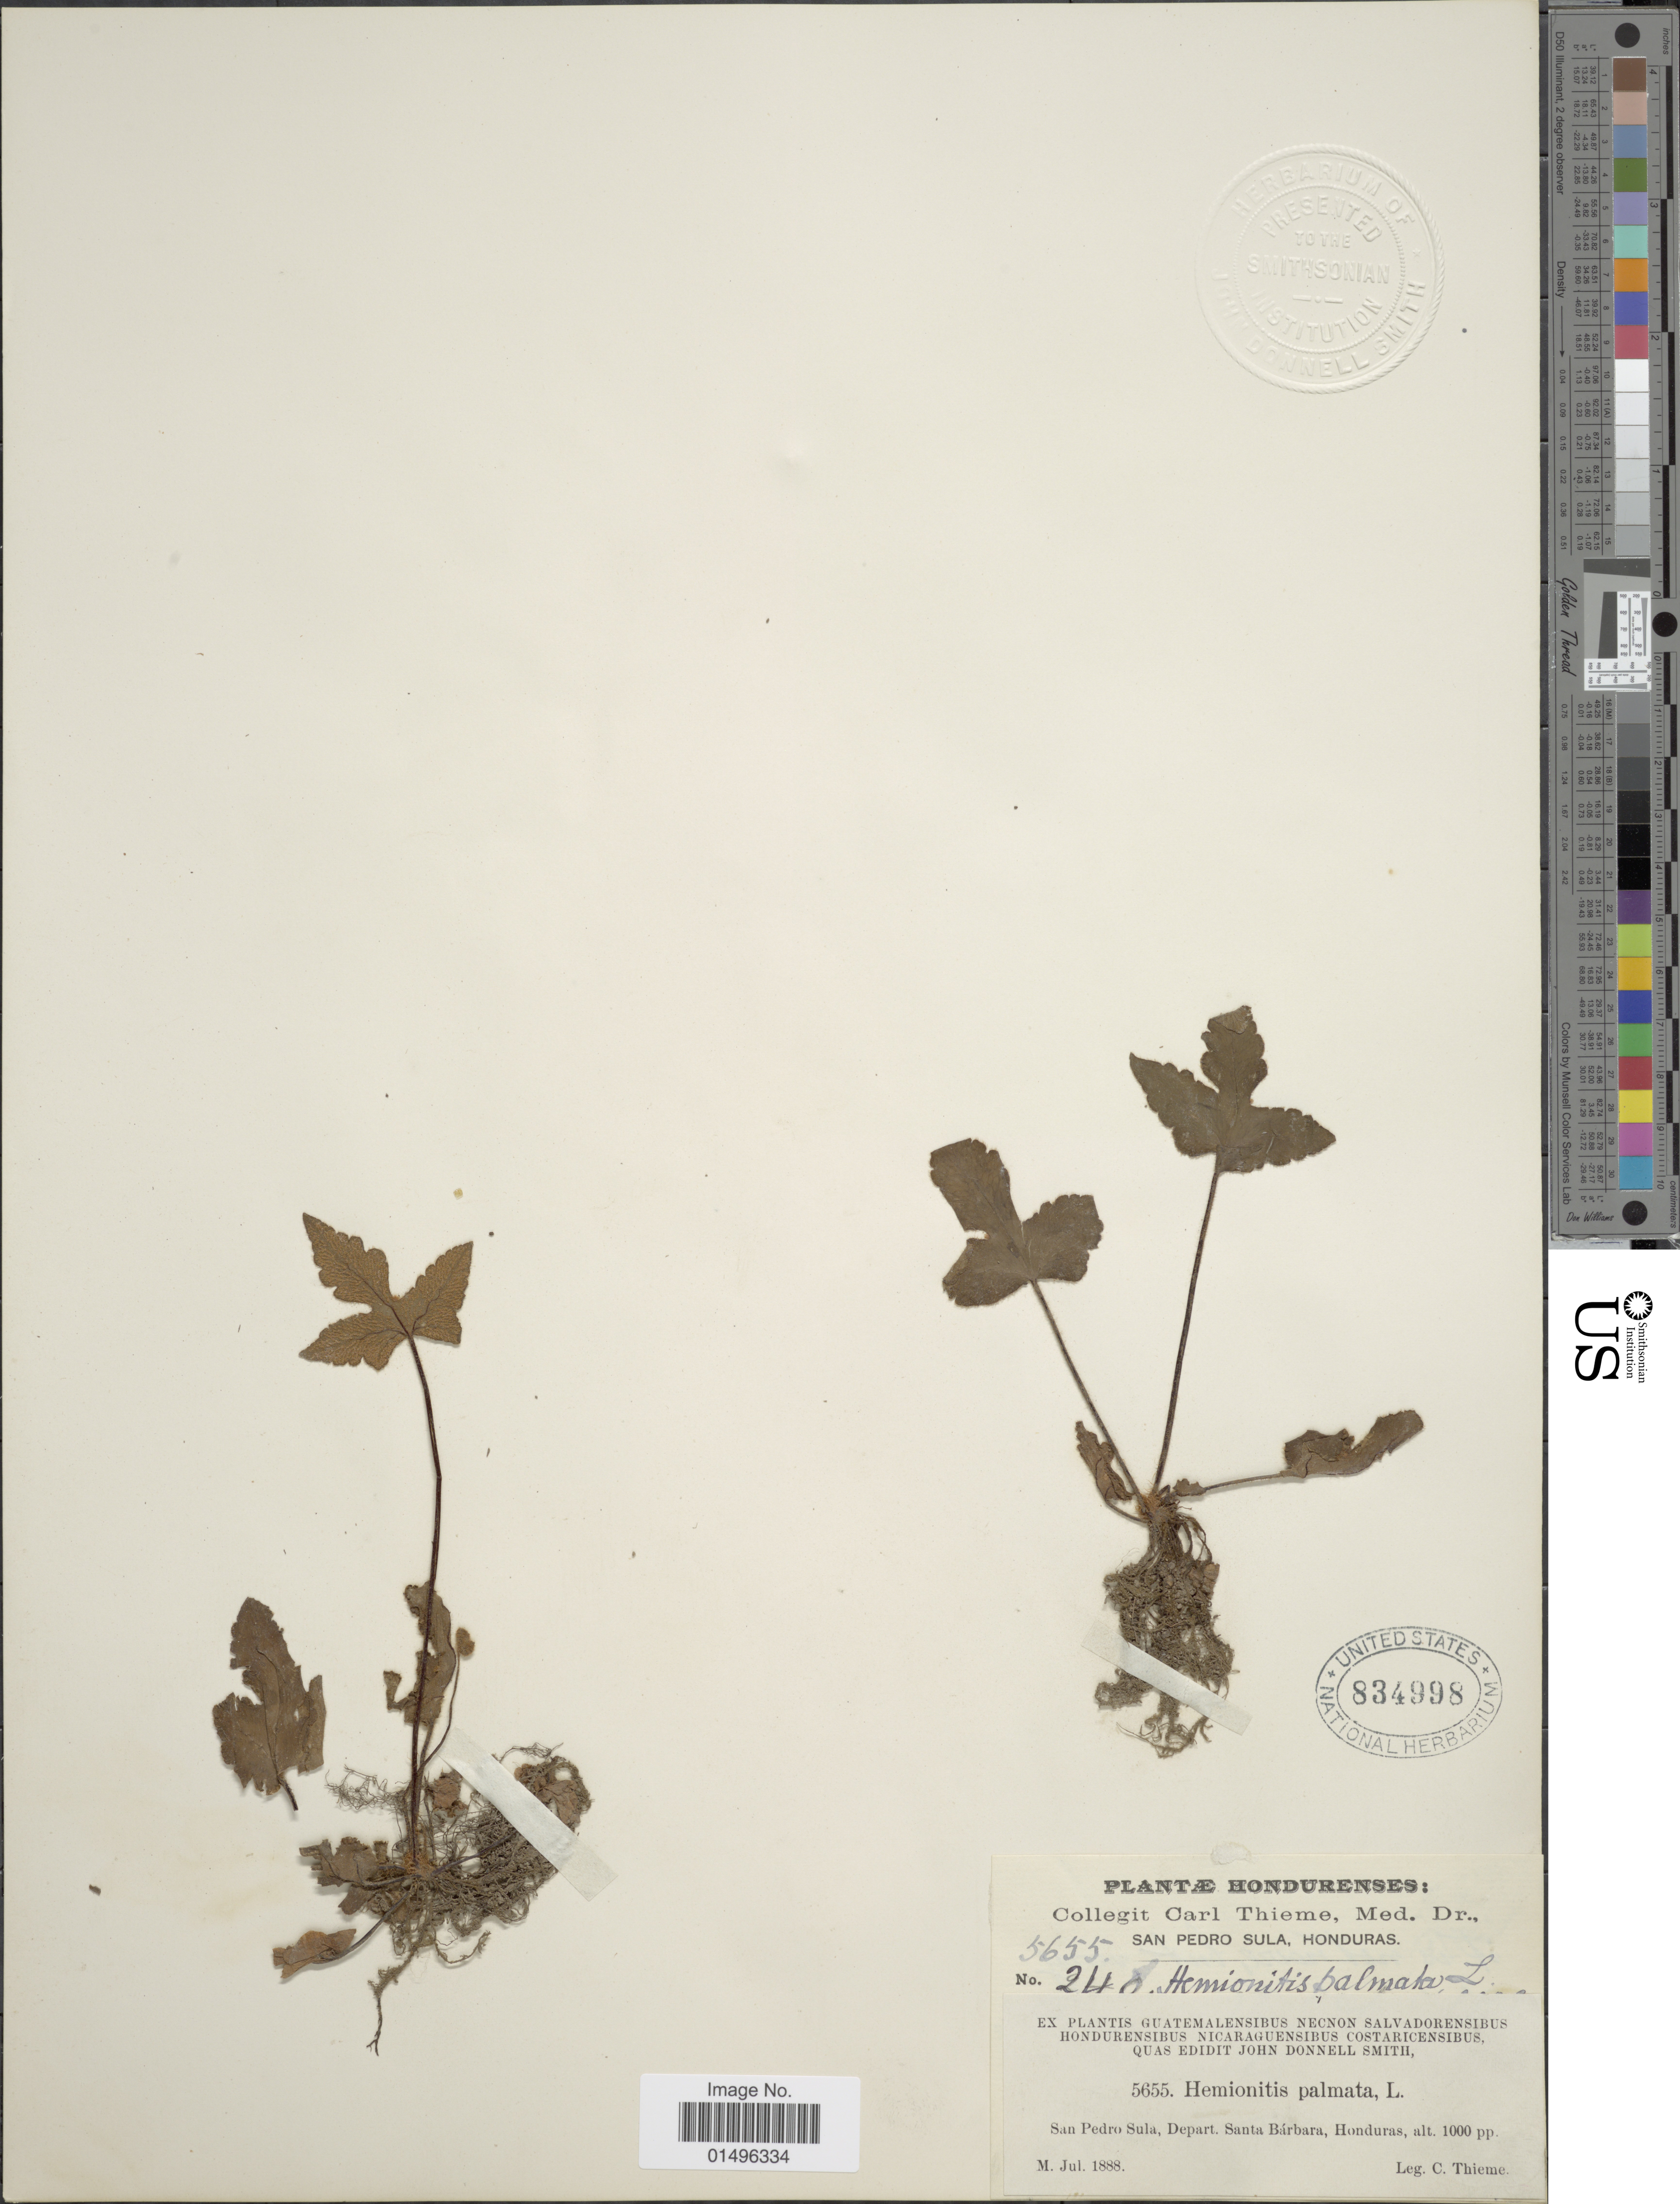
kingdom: Plantae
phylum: Tracheophyta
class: Polypodiopsida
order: Polypodiales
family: Pteridaceae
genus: Hemionitis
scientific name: Hemionitis palmata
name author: L.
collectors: C. Thieme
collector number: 5655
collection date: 1888-07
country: Honduras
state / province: Santa Bárbara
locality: Hondurenses, San Pedro Sula, Depart. Santa Barbara.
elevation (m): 305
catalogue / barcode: US 834998